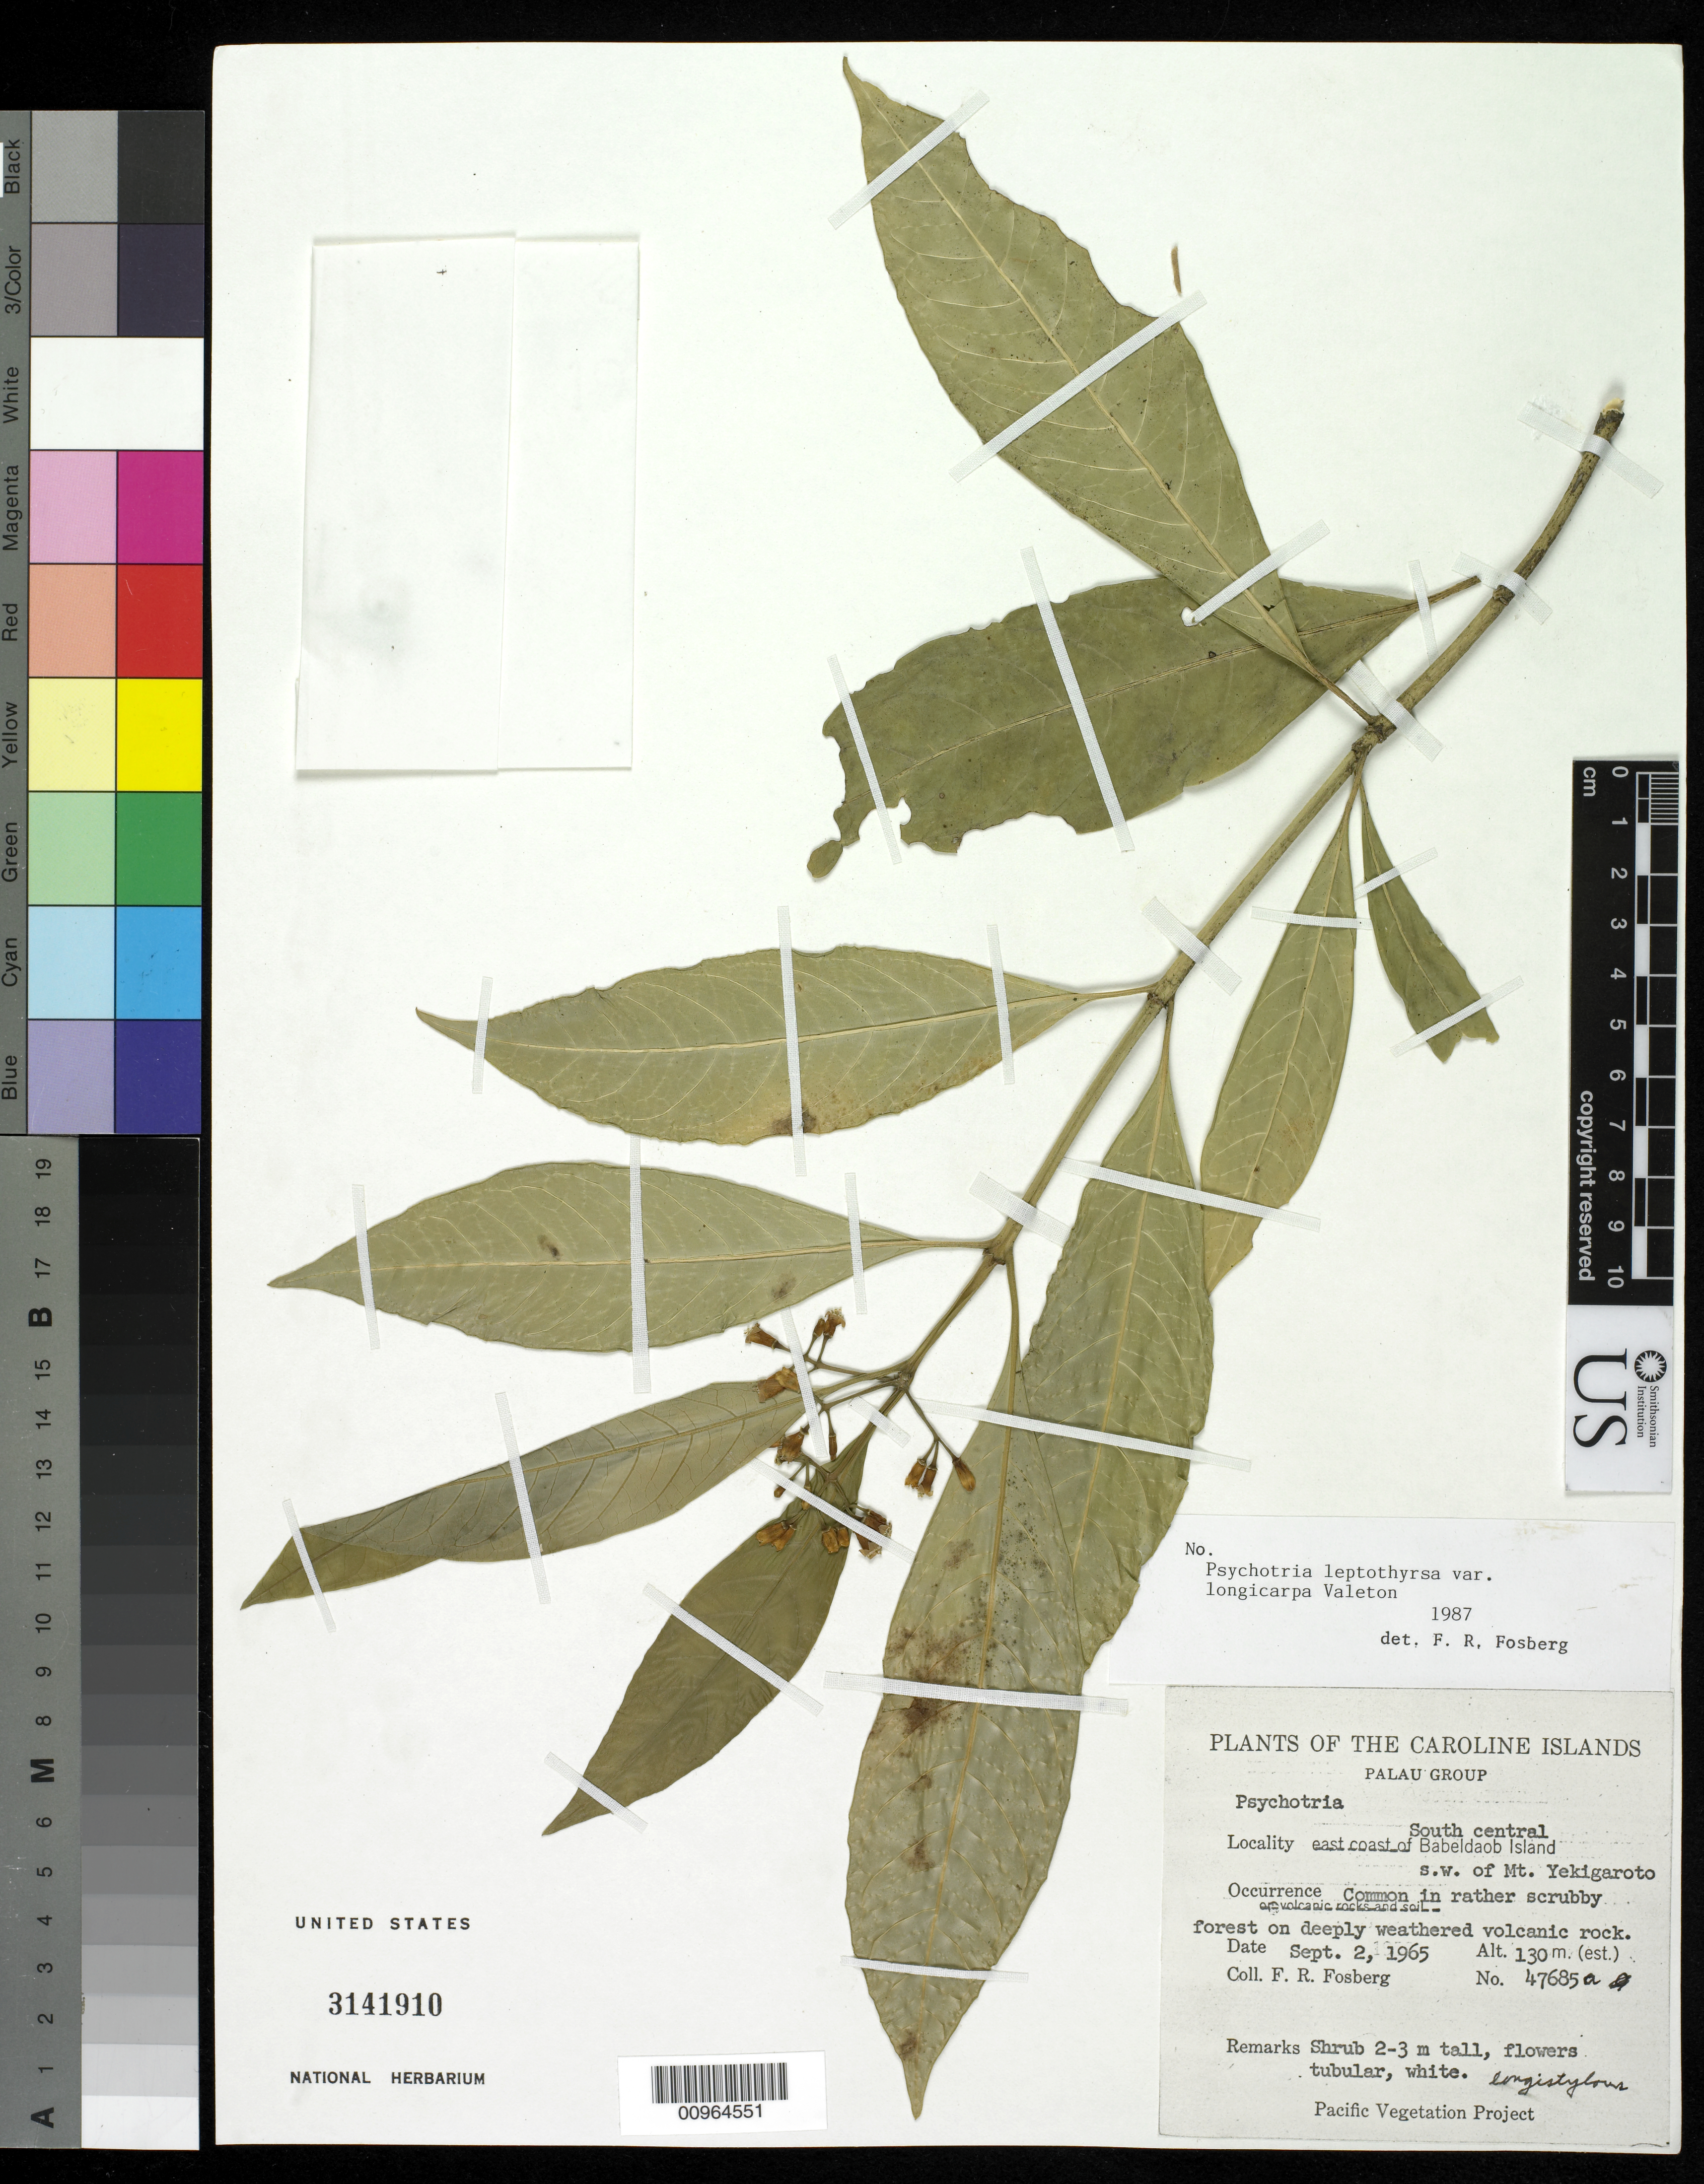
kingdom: Plantae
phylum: Tracheophyta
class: Magnoliopsida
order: Gentianales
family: Rubiaceae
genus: Psychotria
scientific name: Psychotria leptothyrsa var. longicarpa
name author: Valeton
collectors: F. R. Fosberg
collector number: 47685 A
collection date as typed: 02 Sep 1965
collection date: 1965-09-02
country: Palau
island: Babeldaob [Babelthuap]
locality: South central of island, SW of Mt. Yekigaroto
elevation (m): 130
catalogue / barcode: US 3141910